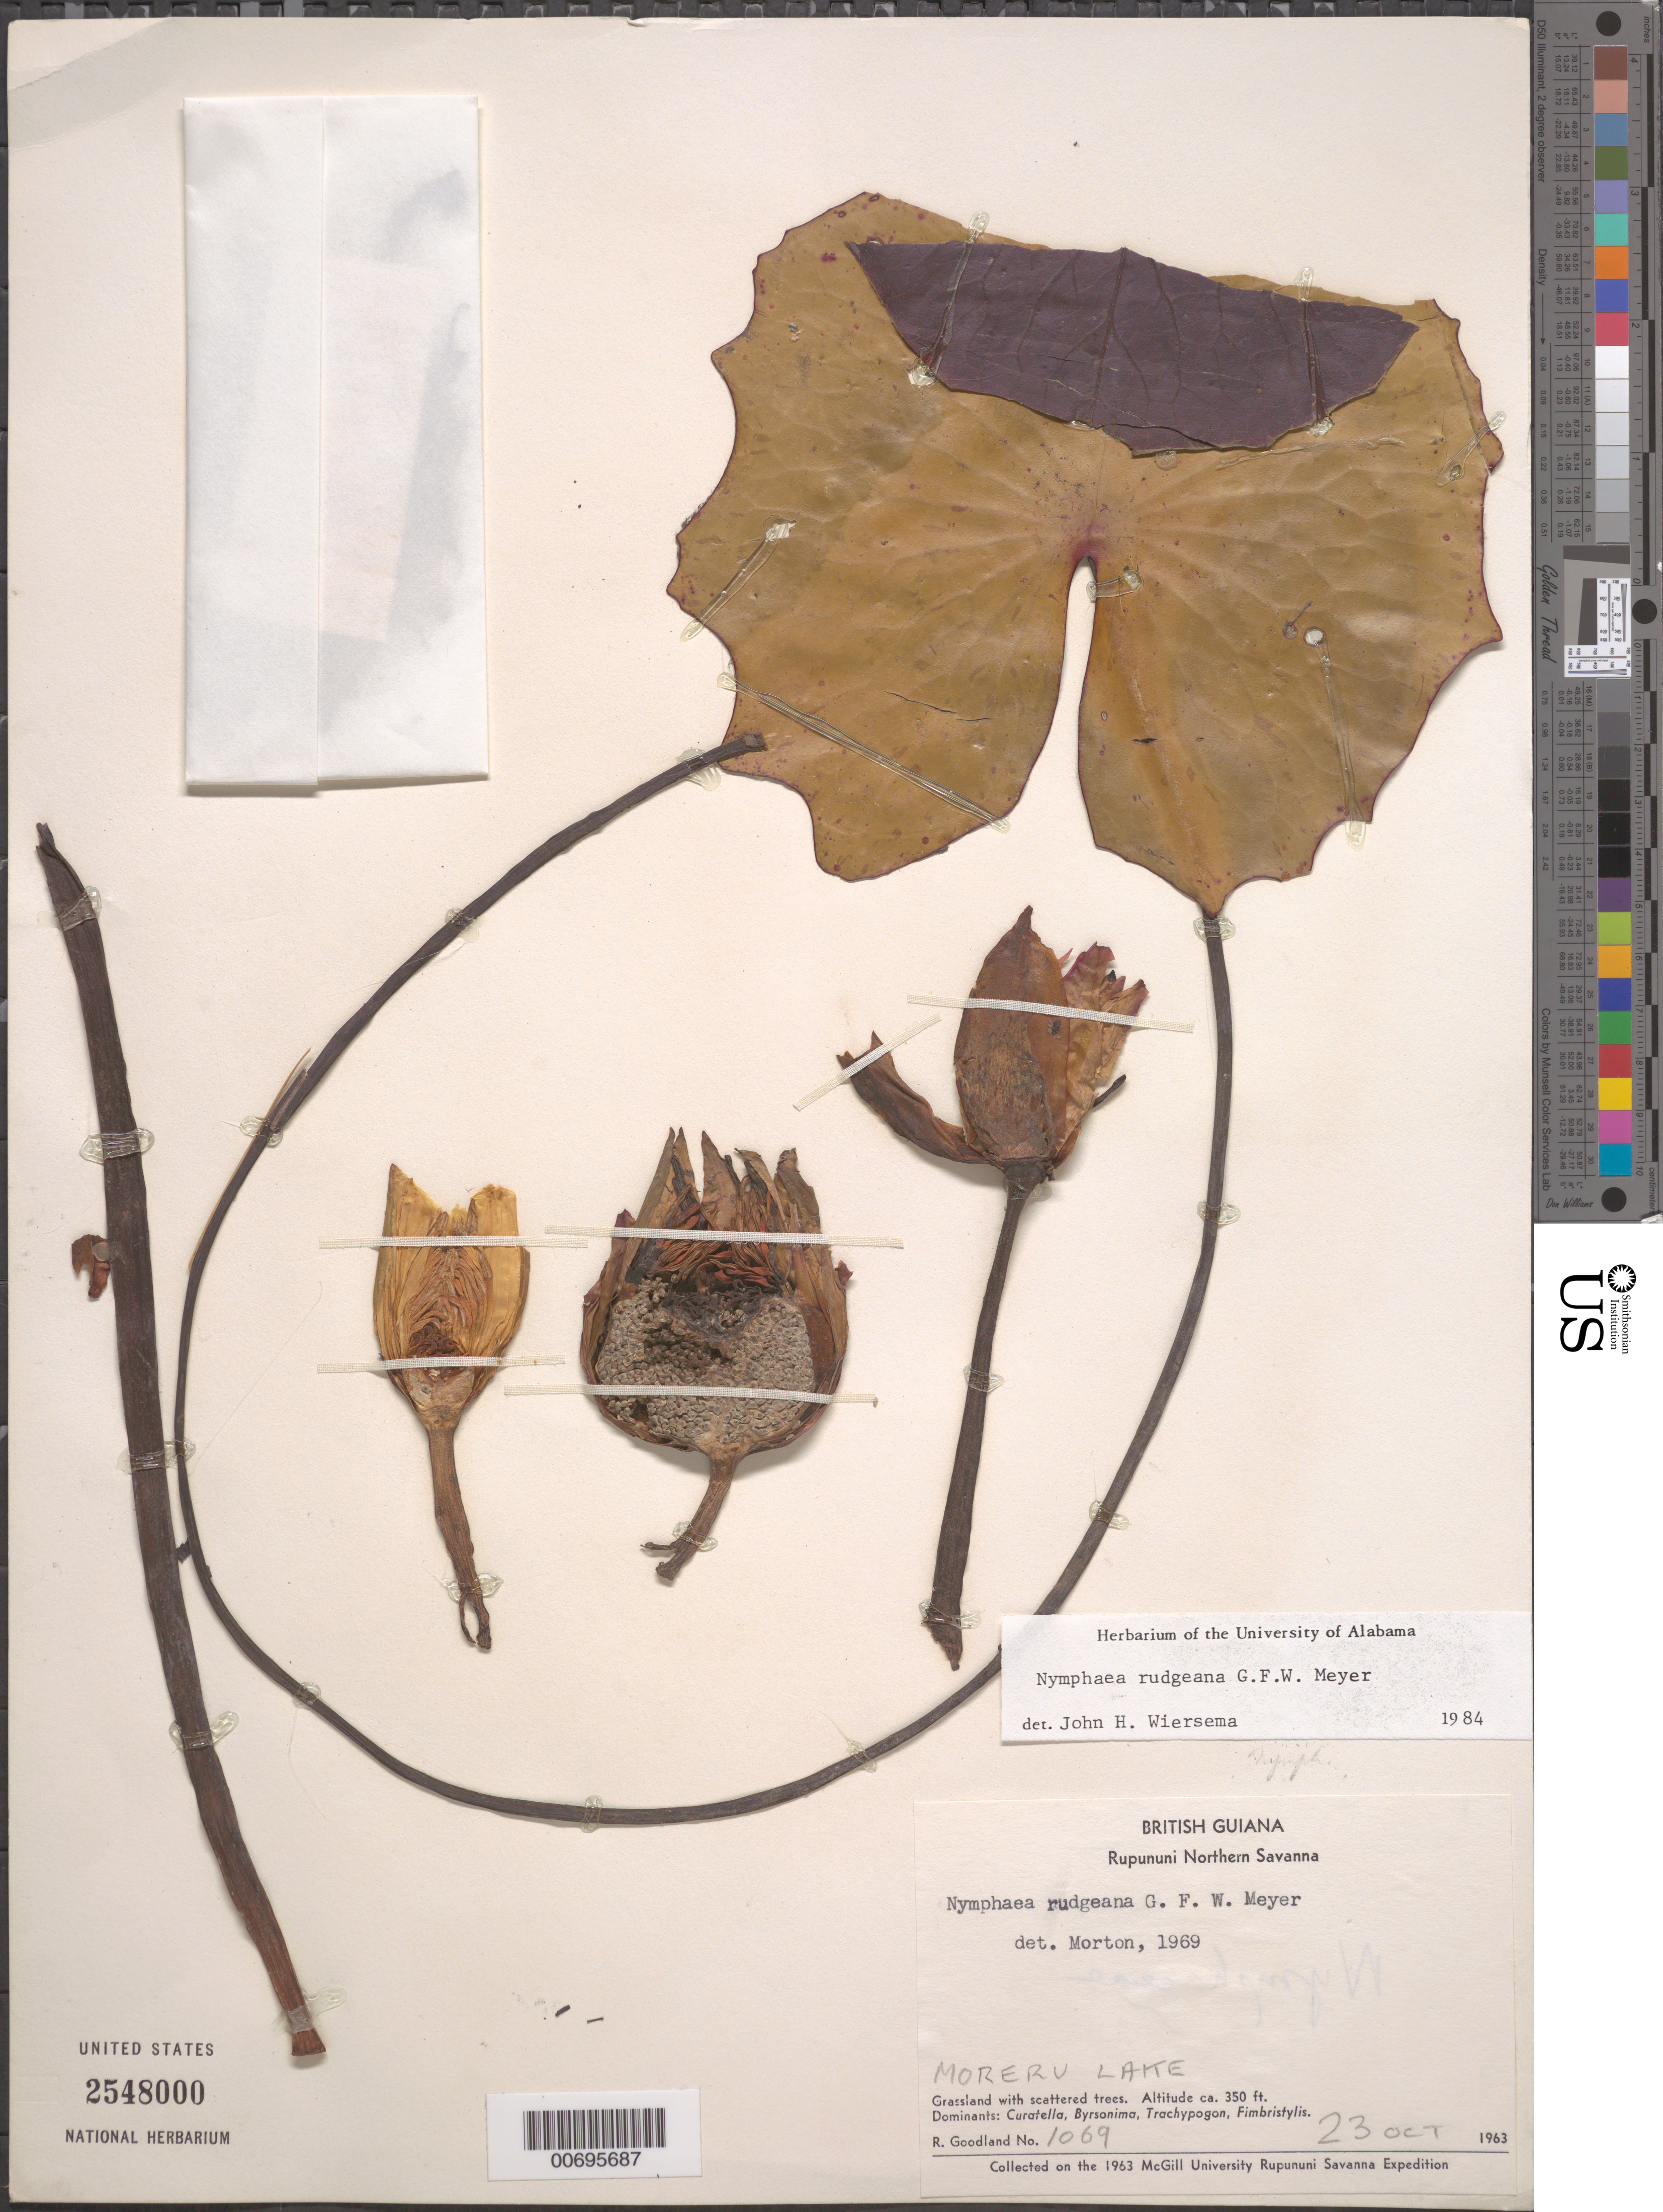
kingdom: Plantae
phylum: Tracheophyta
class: Magnoliopsida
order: Nymphaeales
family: Nymphaeaceae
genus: Nymphaea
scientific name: Nymphaea rudgeana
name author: G. Mey.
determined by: Morton, --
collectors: R. Goodland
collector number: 1069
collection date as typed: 23-Oct-63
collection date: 1963-10-23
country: Guyana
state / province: U. Takutu-U. Essequibo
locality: Rupununi Northern Savanna, Moreru Lake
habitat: Grassland with scattered trees. Dominants: Curatella, Byrsonima, Trachypogon, Fimbristylis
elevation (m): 107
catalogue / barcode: US 2548000